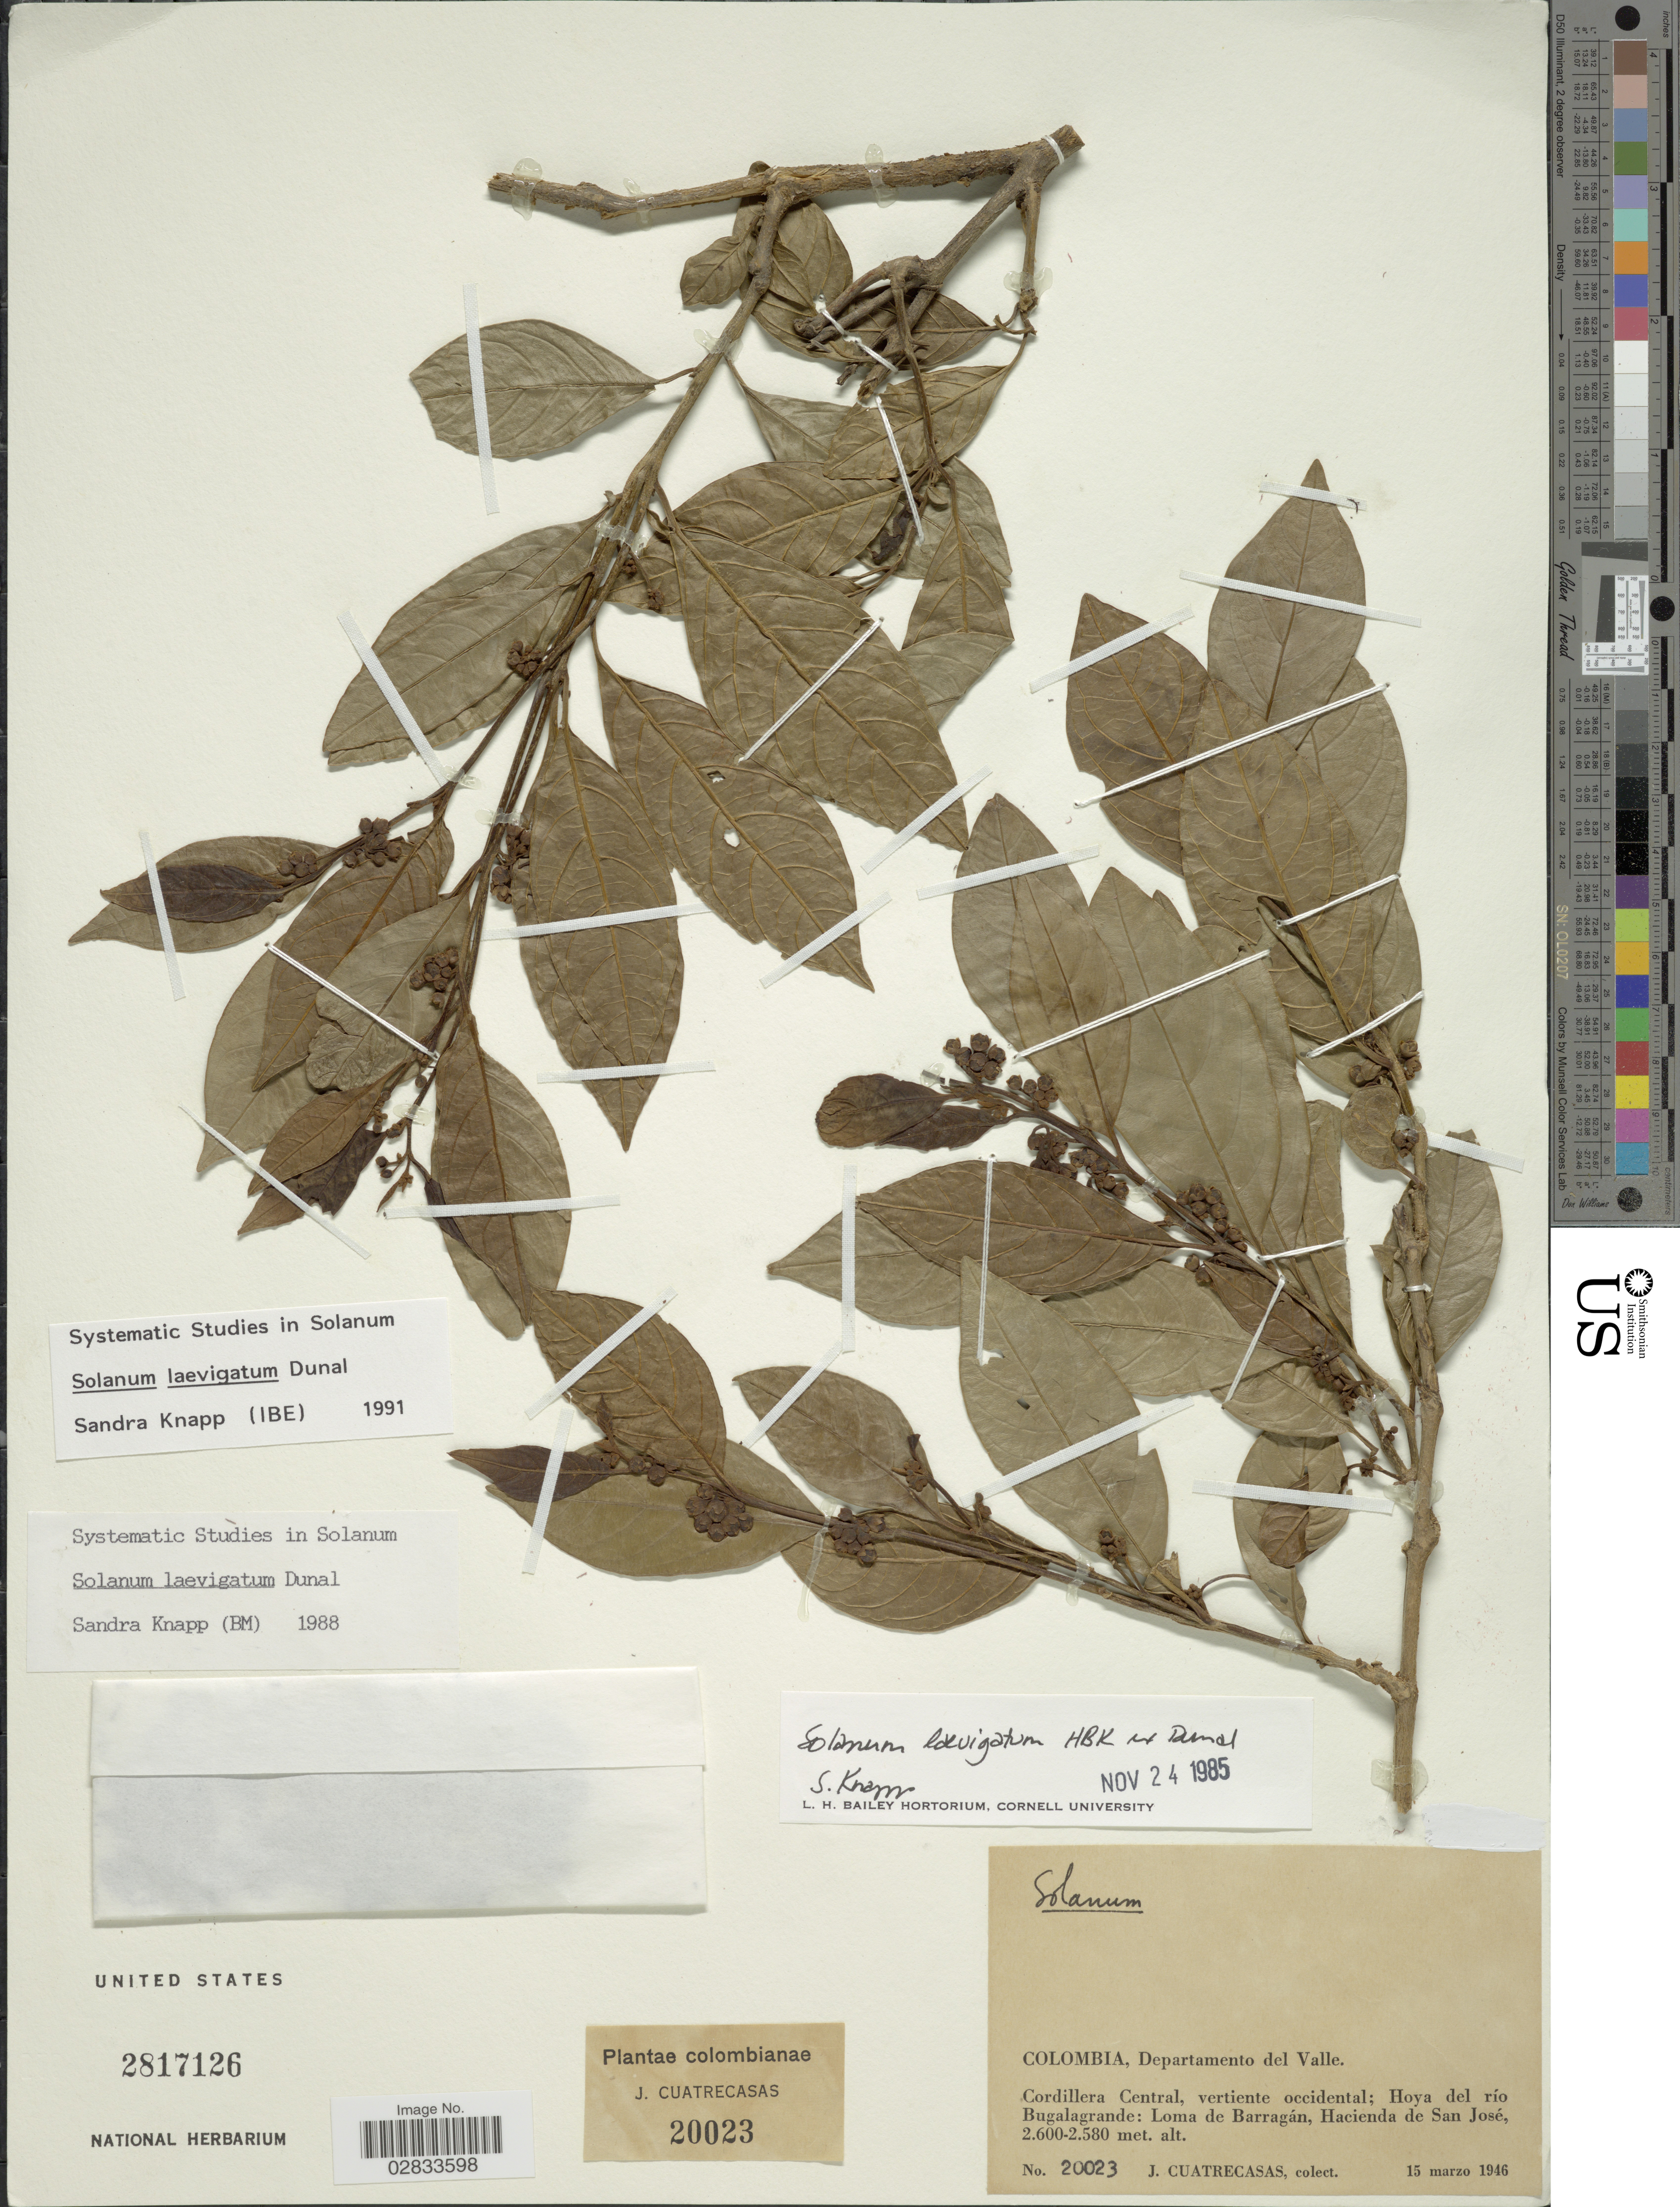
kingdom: Plantae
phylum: Tracheophyta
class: Magnoliopsida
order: Solanales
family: Solanaceae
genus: Solanum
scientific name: Solanum laevigatum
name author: Dunal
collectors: J. Cuatrecasas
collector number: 20023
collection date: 1946-03-15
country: Colombia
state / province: Valle del Cauca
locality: Departamento del Valle. Cordillera Central, vertiente occidental; Hoya del río Bugalagrande: Loma de Barragán, Hacienda de San José.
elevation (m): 2580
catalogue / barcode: US 2817126